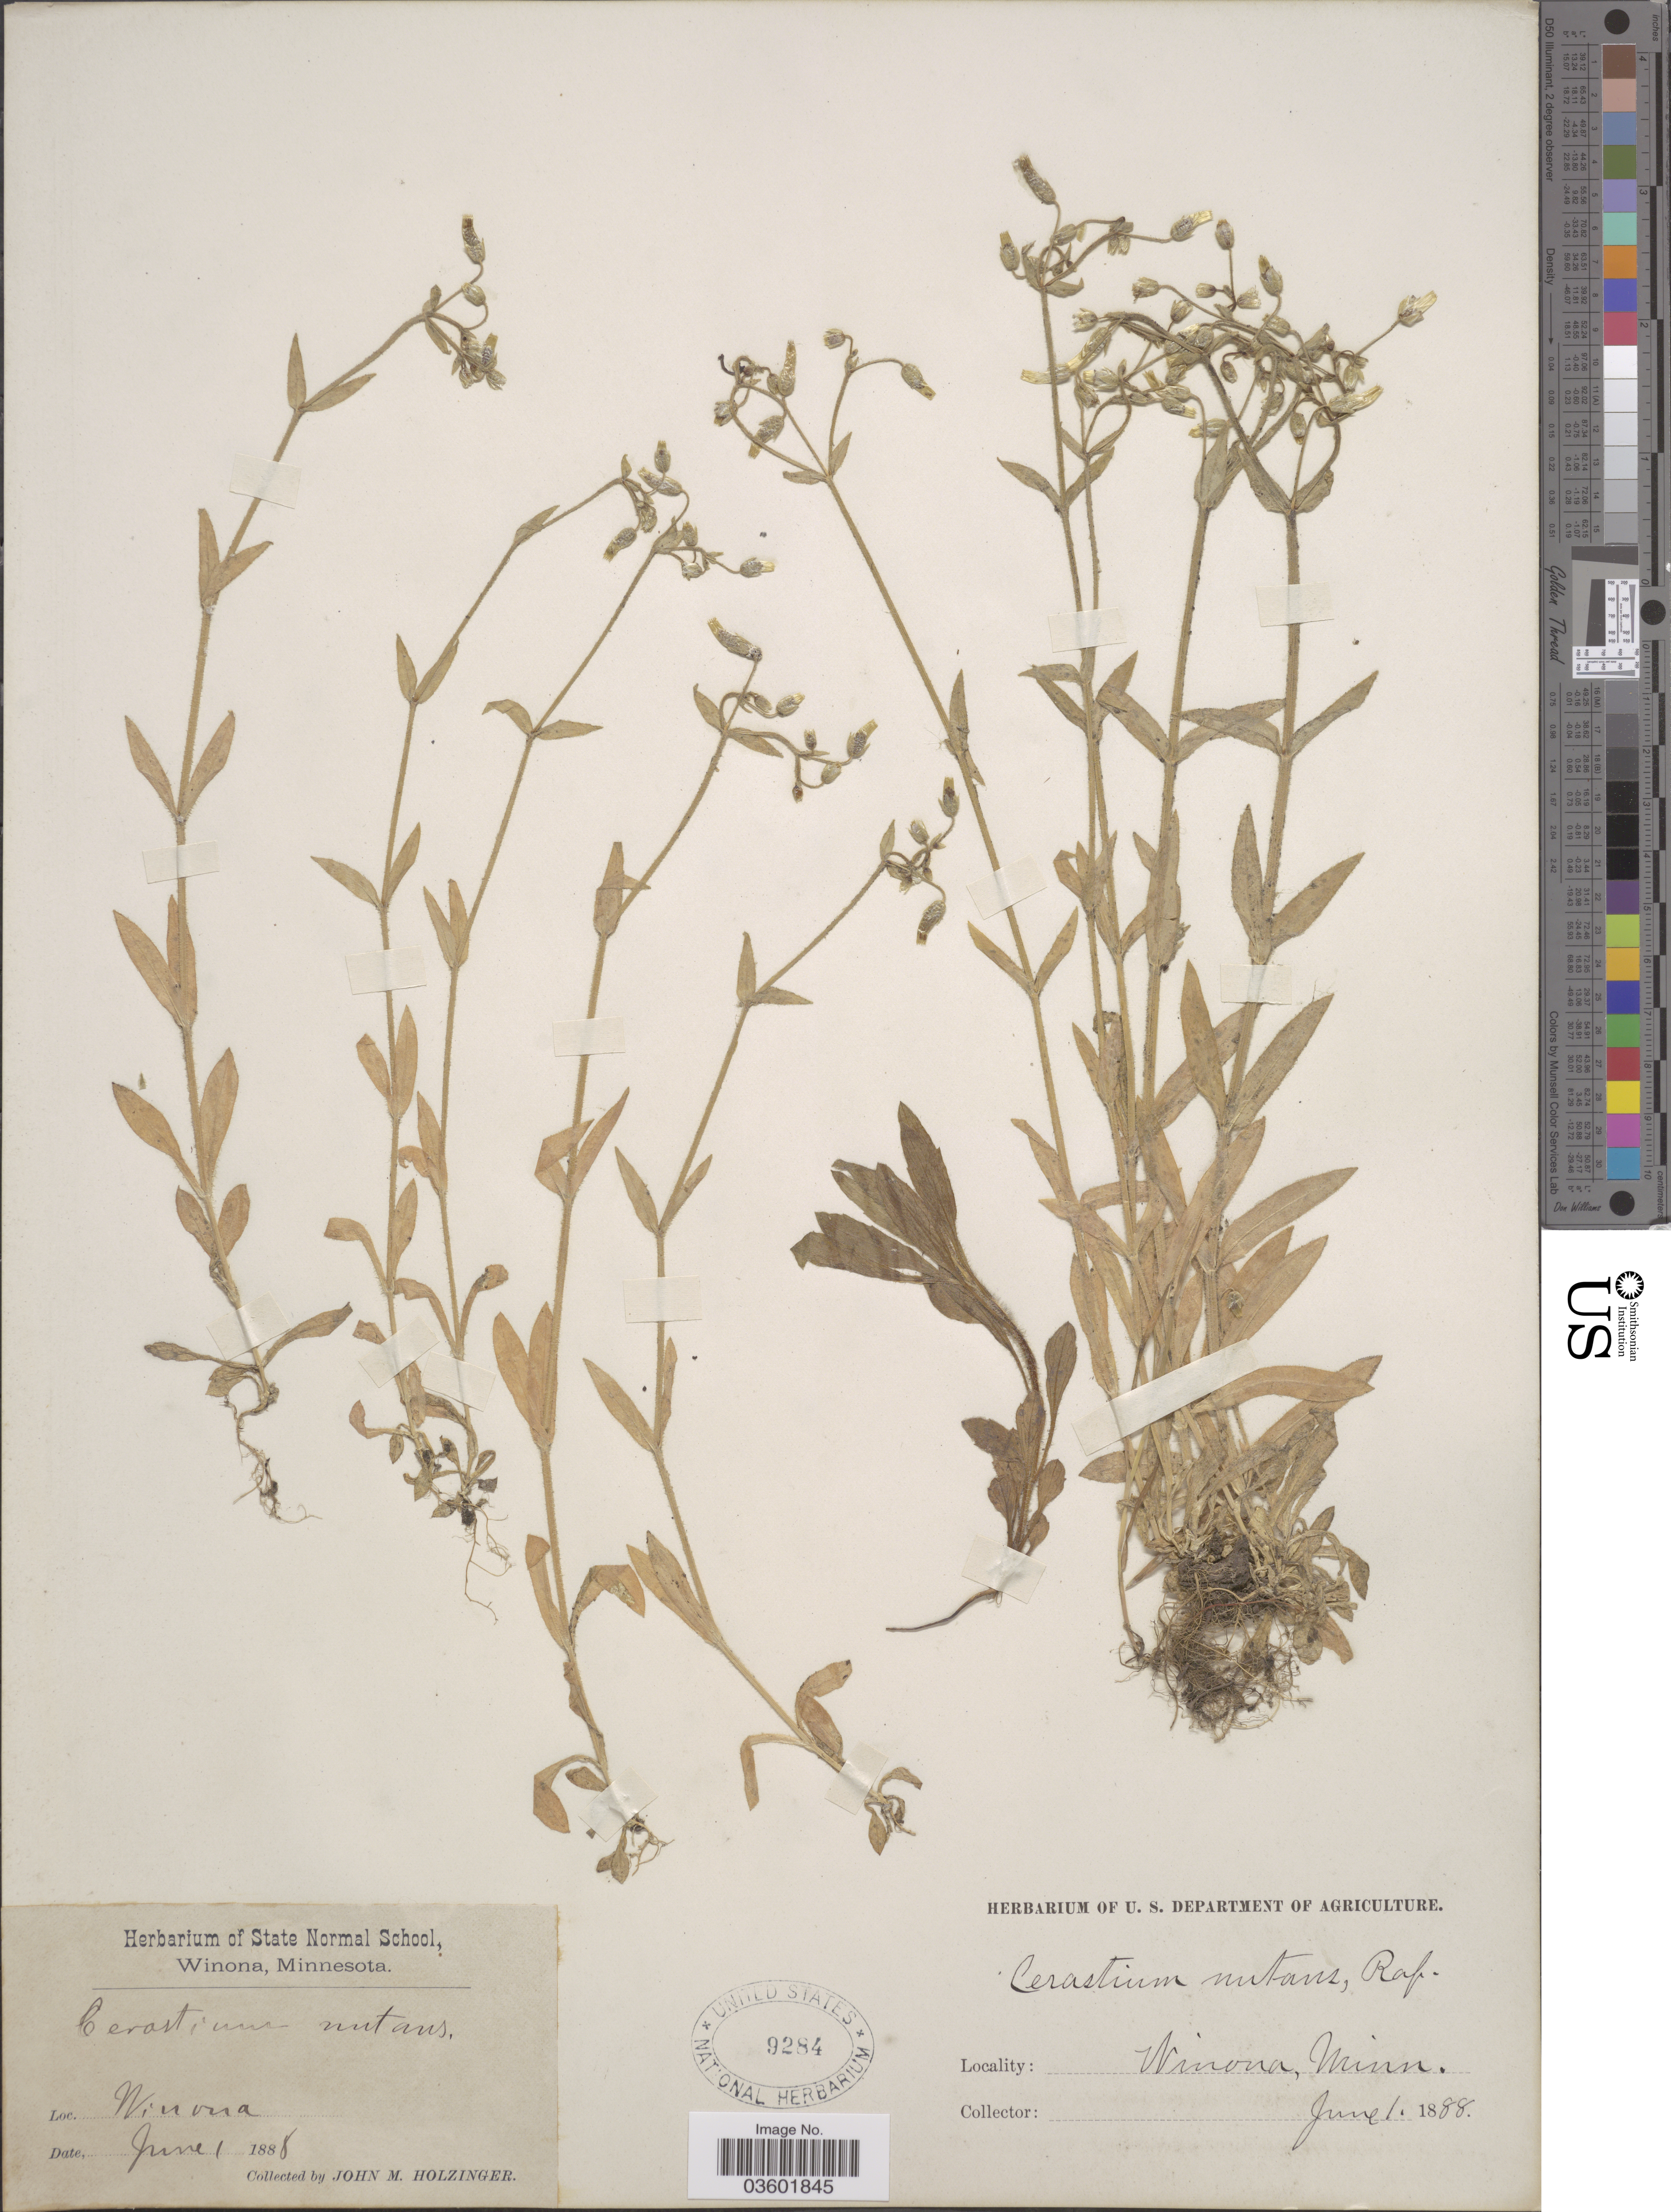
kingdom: Plantae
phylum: Tracheophyta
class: Magnoliopsida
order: Caryophyllales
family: Caryophyllaceae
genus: Cerastium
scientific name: Cerastium longipedunculatum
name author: Muhl.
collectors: J. M. Holzinger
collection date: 1888-06-01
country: United States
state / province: Minnesota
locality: Winona.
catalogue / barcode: US 9284